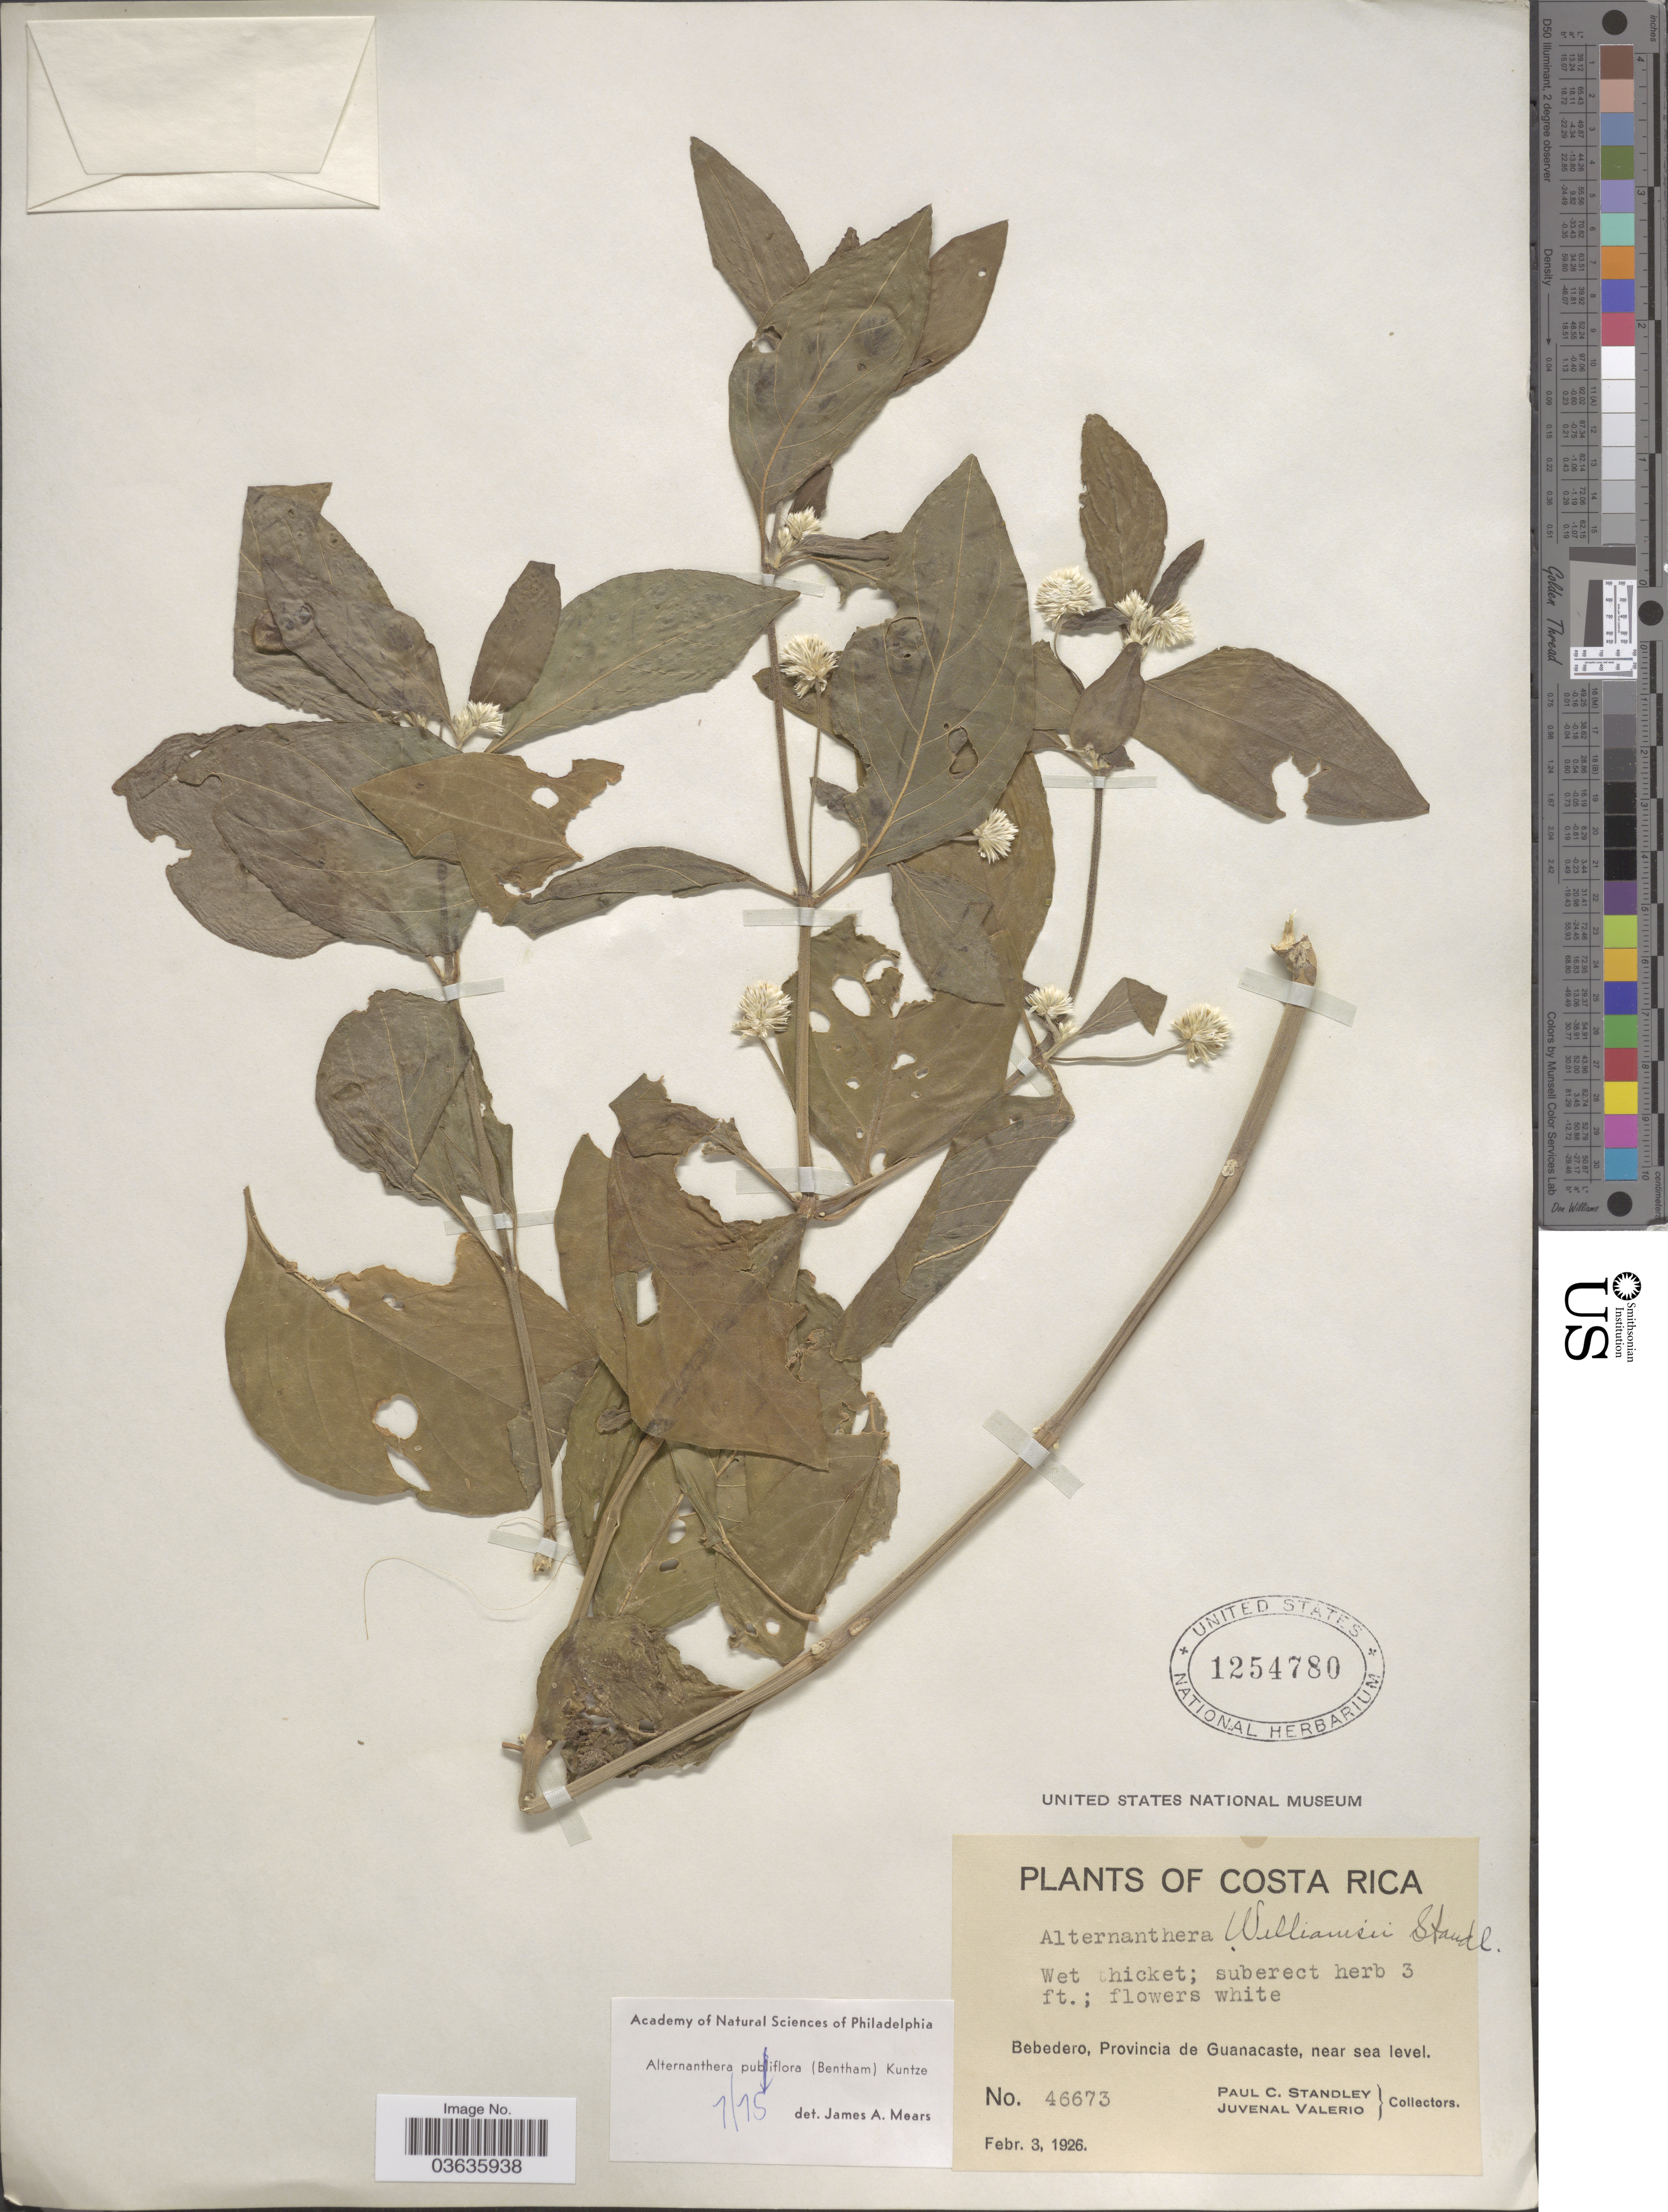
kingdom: Plantae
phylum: Tracheophyta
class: Magnoliopsida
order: Caryophyllales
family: Amaranthaceae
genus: Alternanthera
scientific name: Alternanthera pubiflora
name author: (Benth.) Kuntze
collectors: P. C. Standley & J. Valerio R.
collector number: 46673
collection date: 1926-02-03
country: Costa Rica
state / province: Guanacaste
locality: Bebedero.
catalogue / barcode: US 1254780